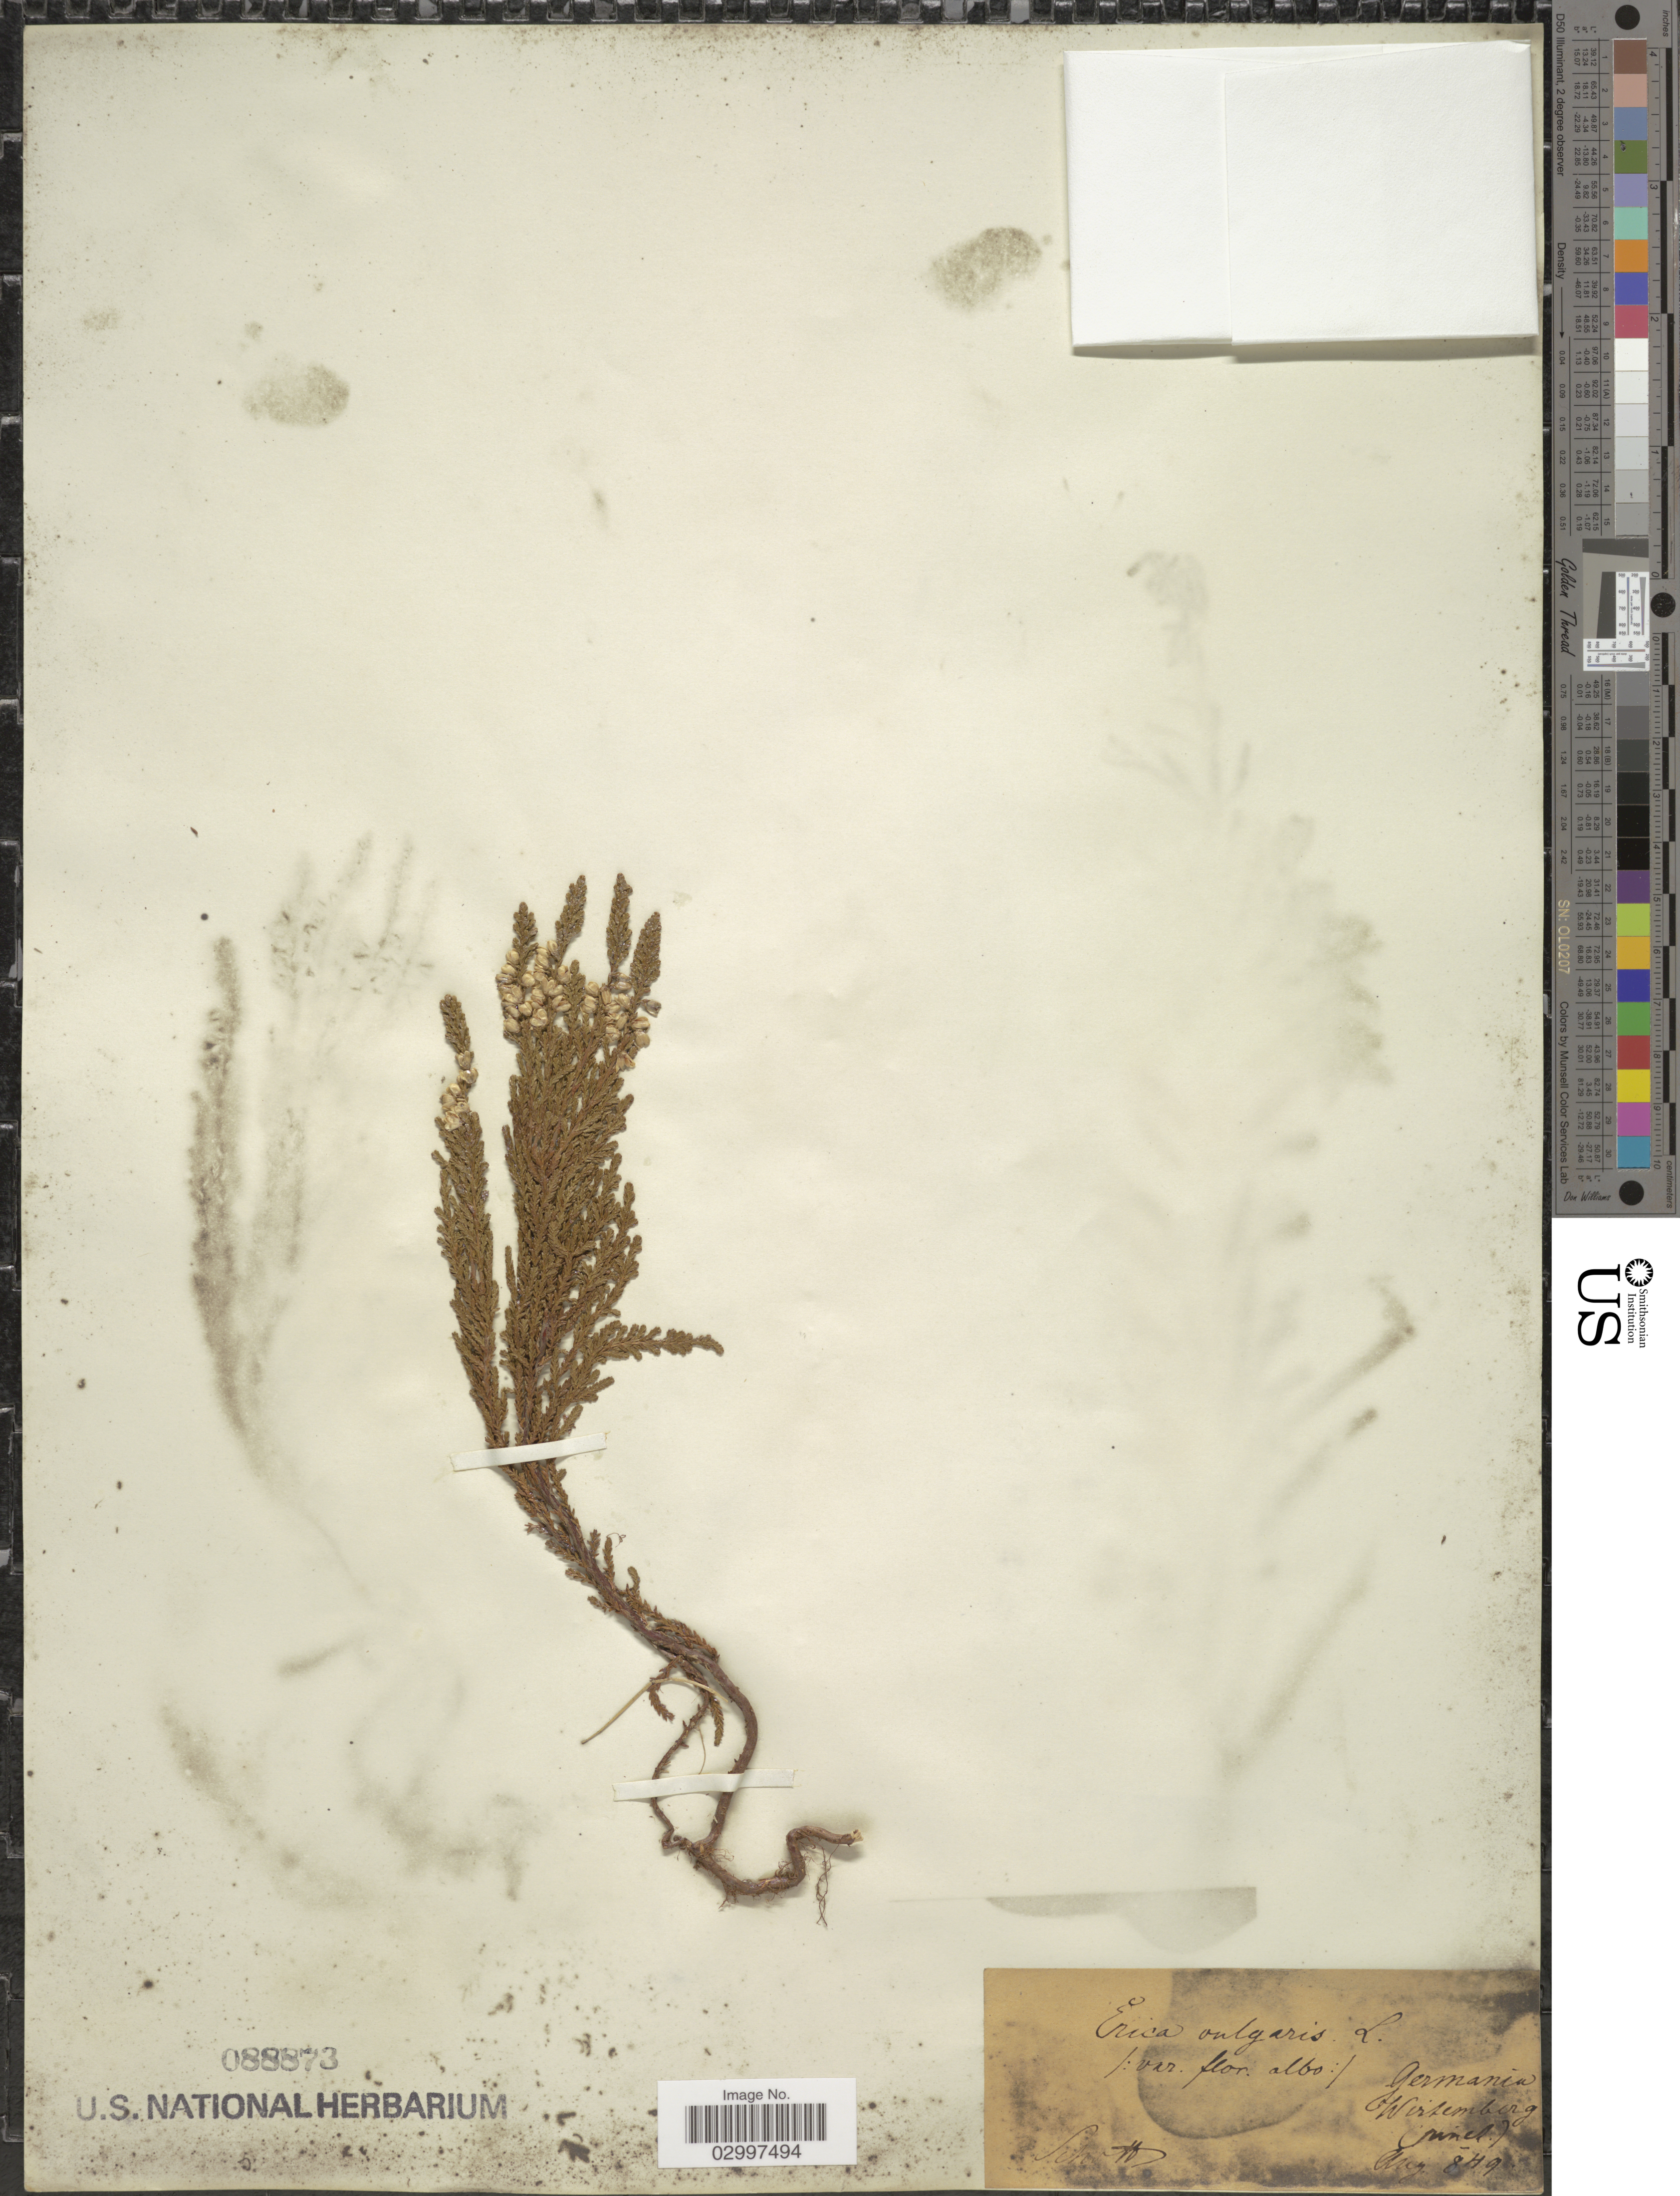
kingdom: Plantae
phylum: Tracheophyta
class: Magnoliopsida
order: Ericales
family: Ericaceae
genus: Calluna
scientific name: Calluna vulgaris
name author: (L.) Hull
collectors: Schott, --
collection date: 1849-08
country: Germany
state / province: Baden-Württemberg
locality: Wirtemberg (pinet.)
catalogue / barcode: US 88873